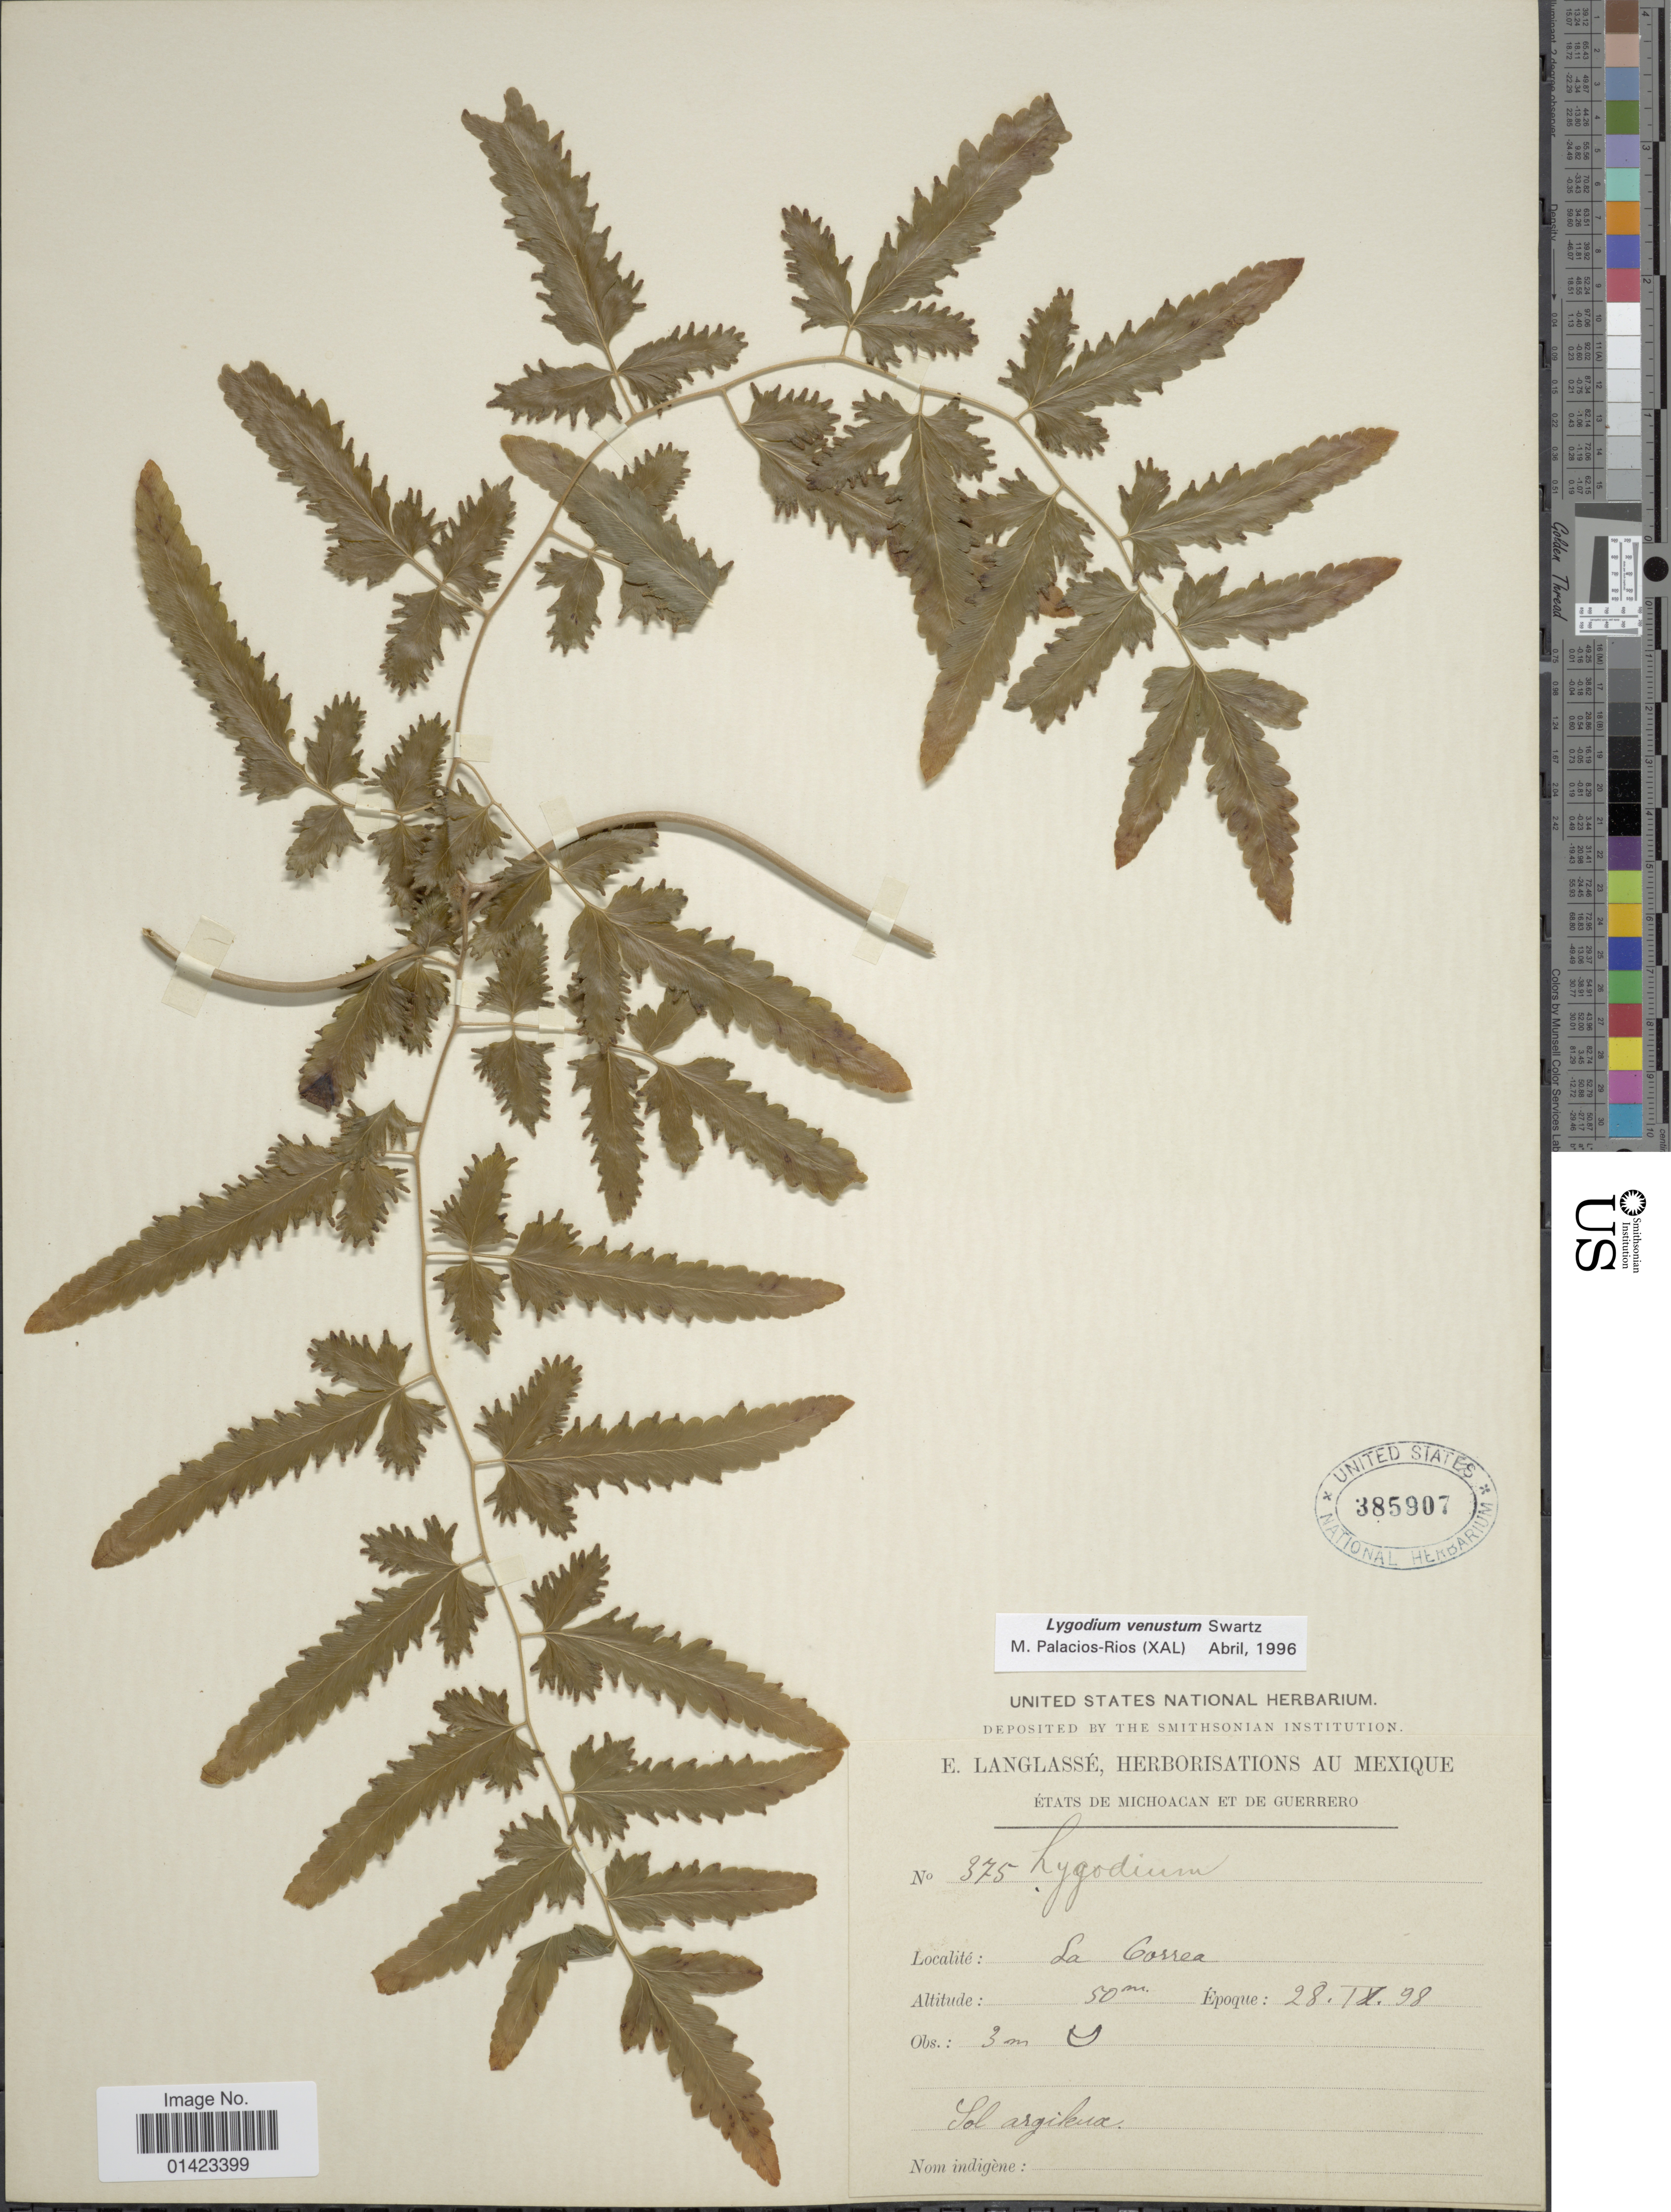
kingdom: Plantae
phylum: Tracheophyta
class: Polypodiopsida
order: Schizaeales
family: Lygodiaceae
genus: Lygodium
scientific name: Lygodium venustum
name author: Sw.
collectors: E. Langlassé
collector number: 375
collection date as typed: Transcribed d/m/y: 28/4/98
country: Mexico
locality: Etats de Michoacan et de Guerrero. La Correa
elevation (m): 50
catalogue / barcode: US 385907